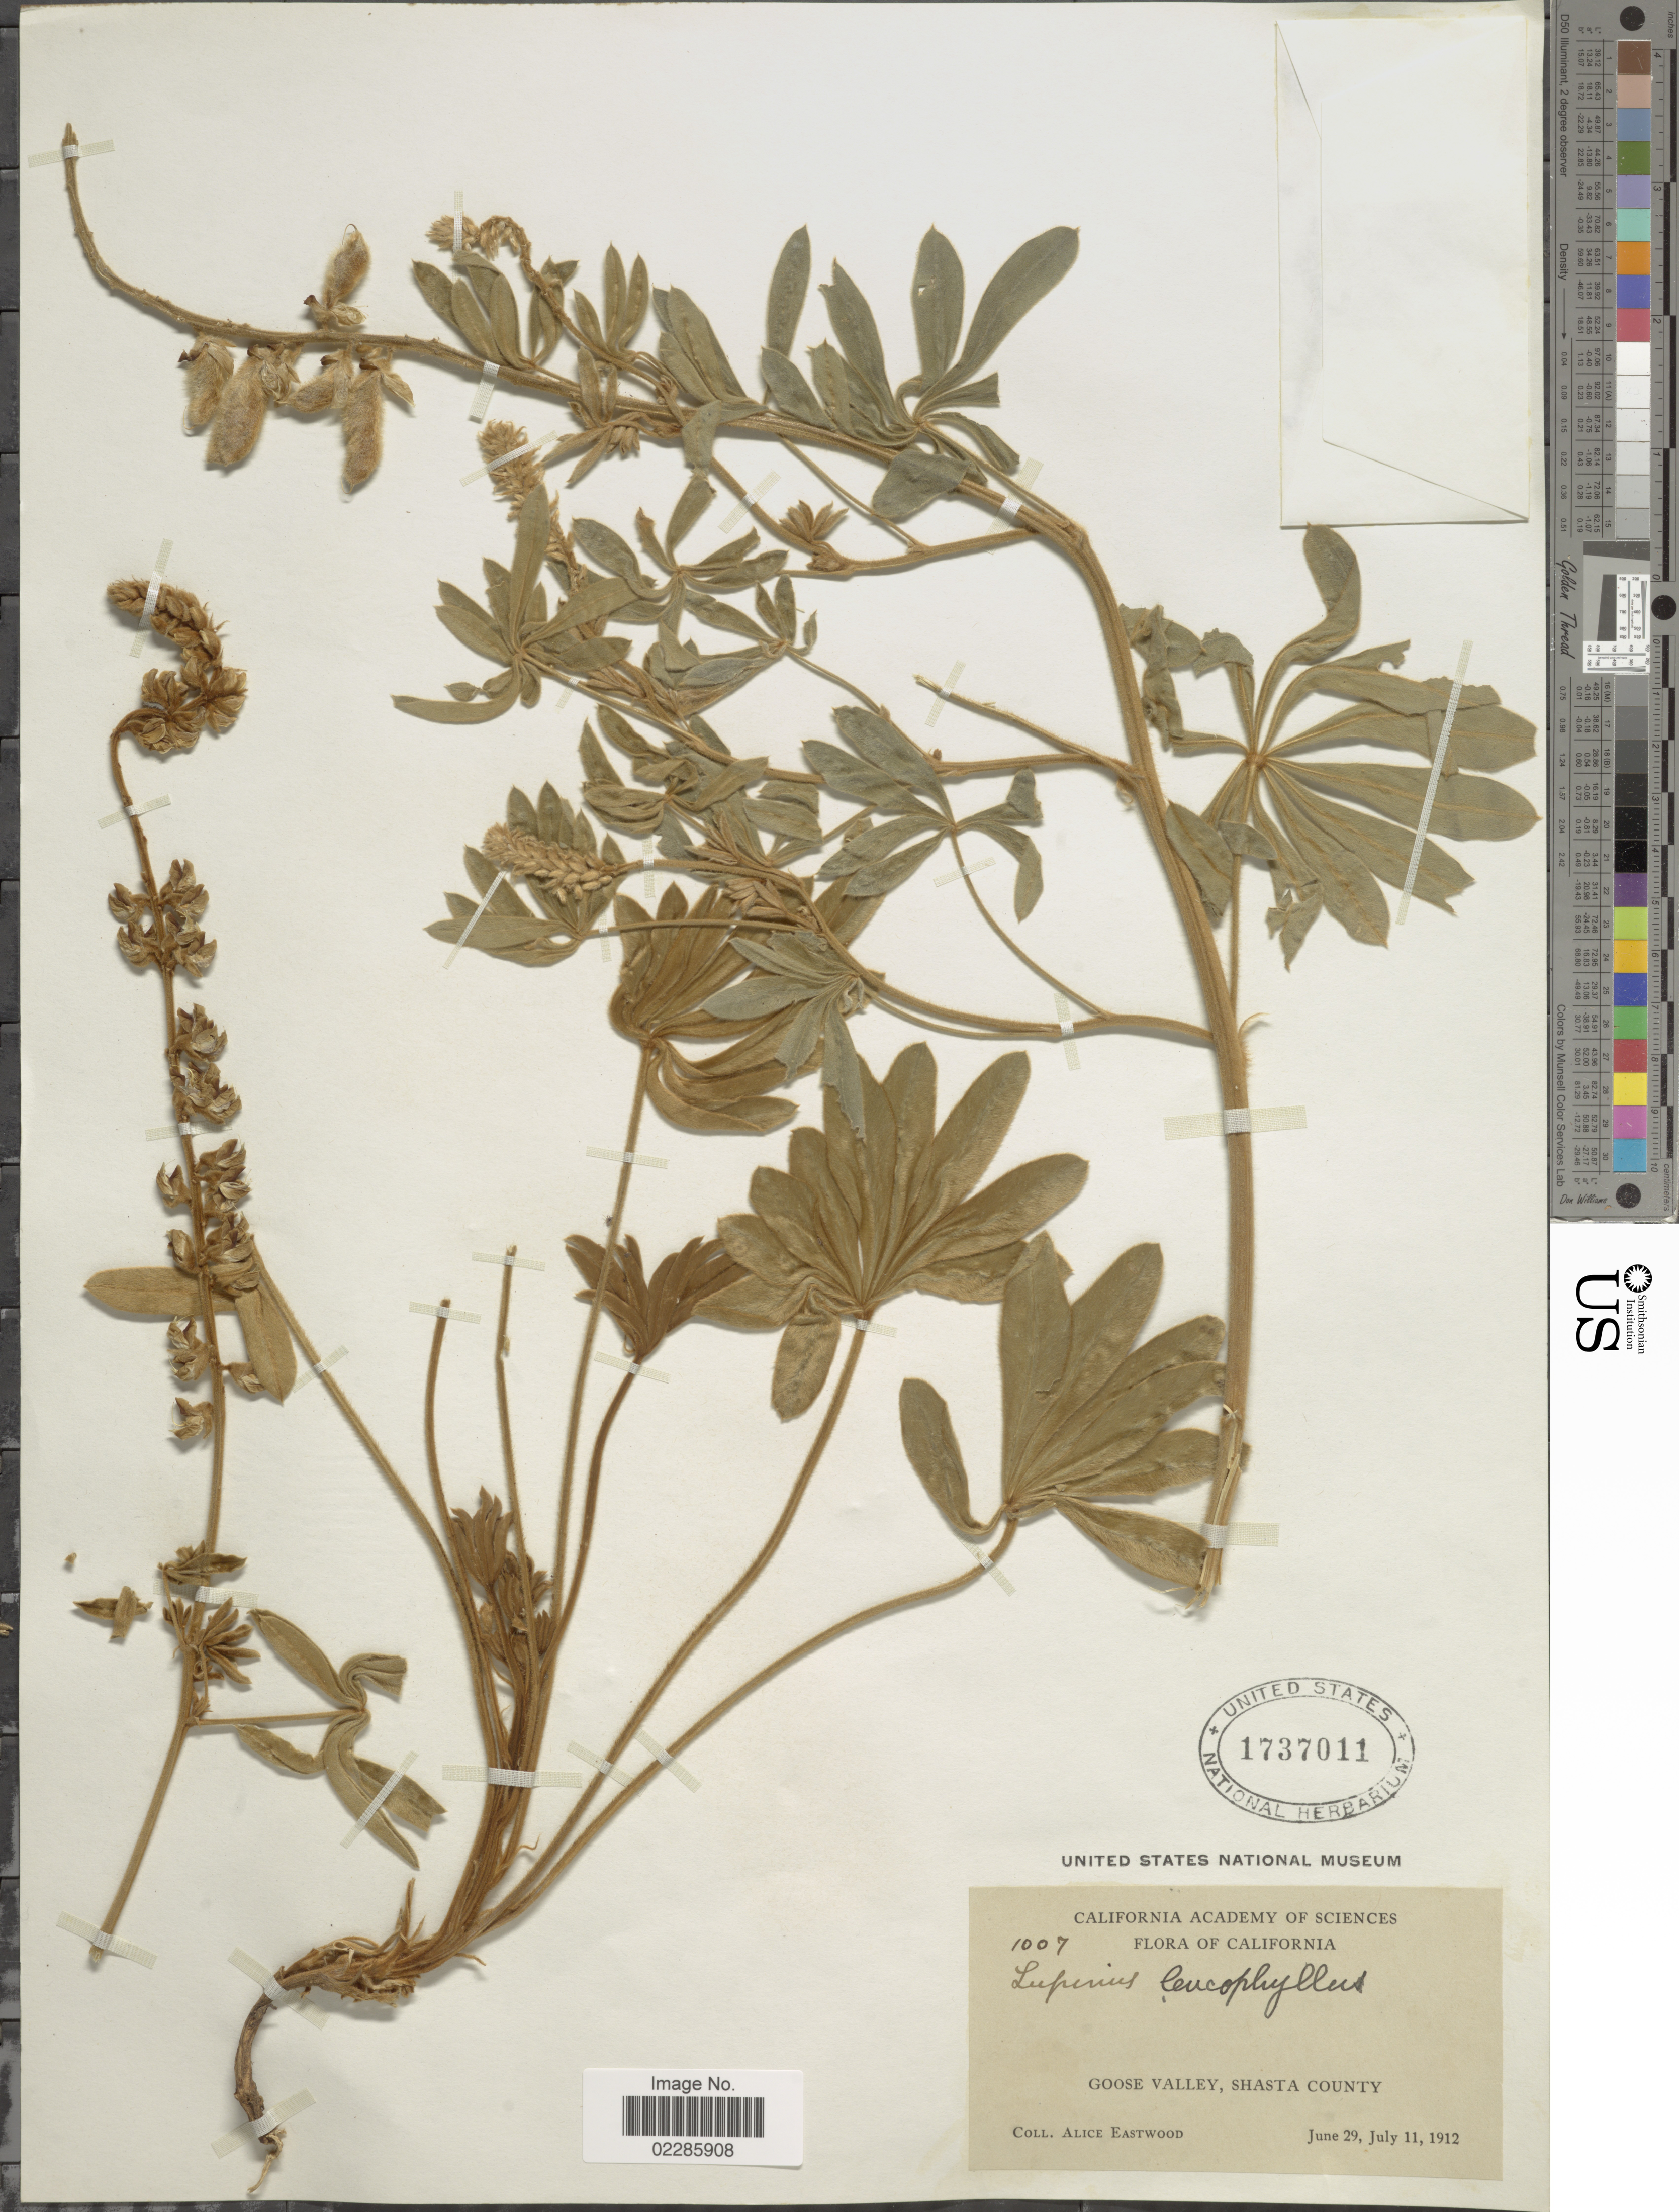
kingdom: Plantae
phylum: Tracheophyta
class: Magnoliopsida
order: Fabales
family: Fabaceae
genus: Lupinus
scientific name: Lupinus leucophyllus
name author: Douglas ex Lindl.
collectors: A. Eastwood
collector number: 1007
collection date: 1912-06-29/1912-07-11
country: United States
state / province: California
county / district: Shasta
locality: Goose Valley, Shasta County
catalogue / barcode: US 1737011